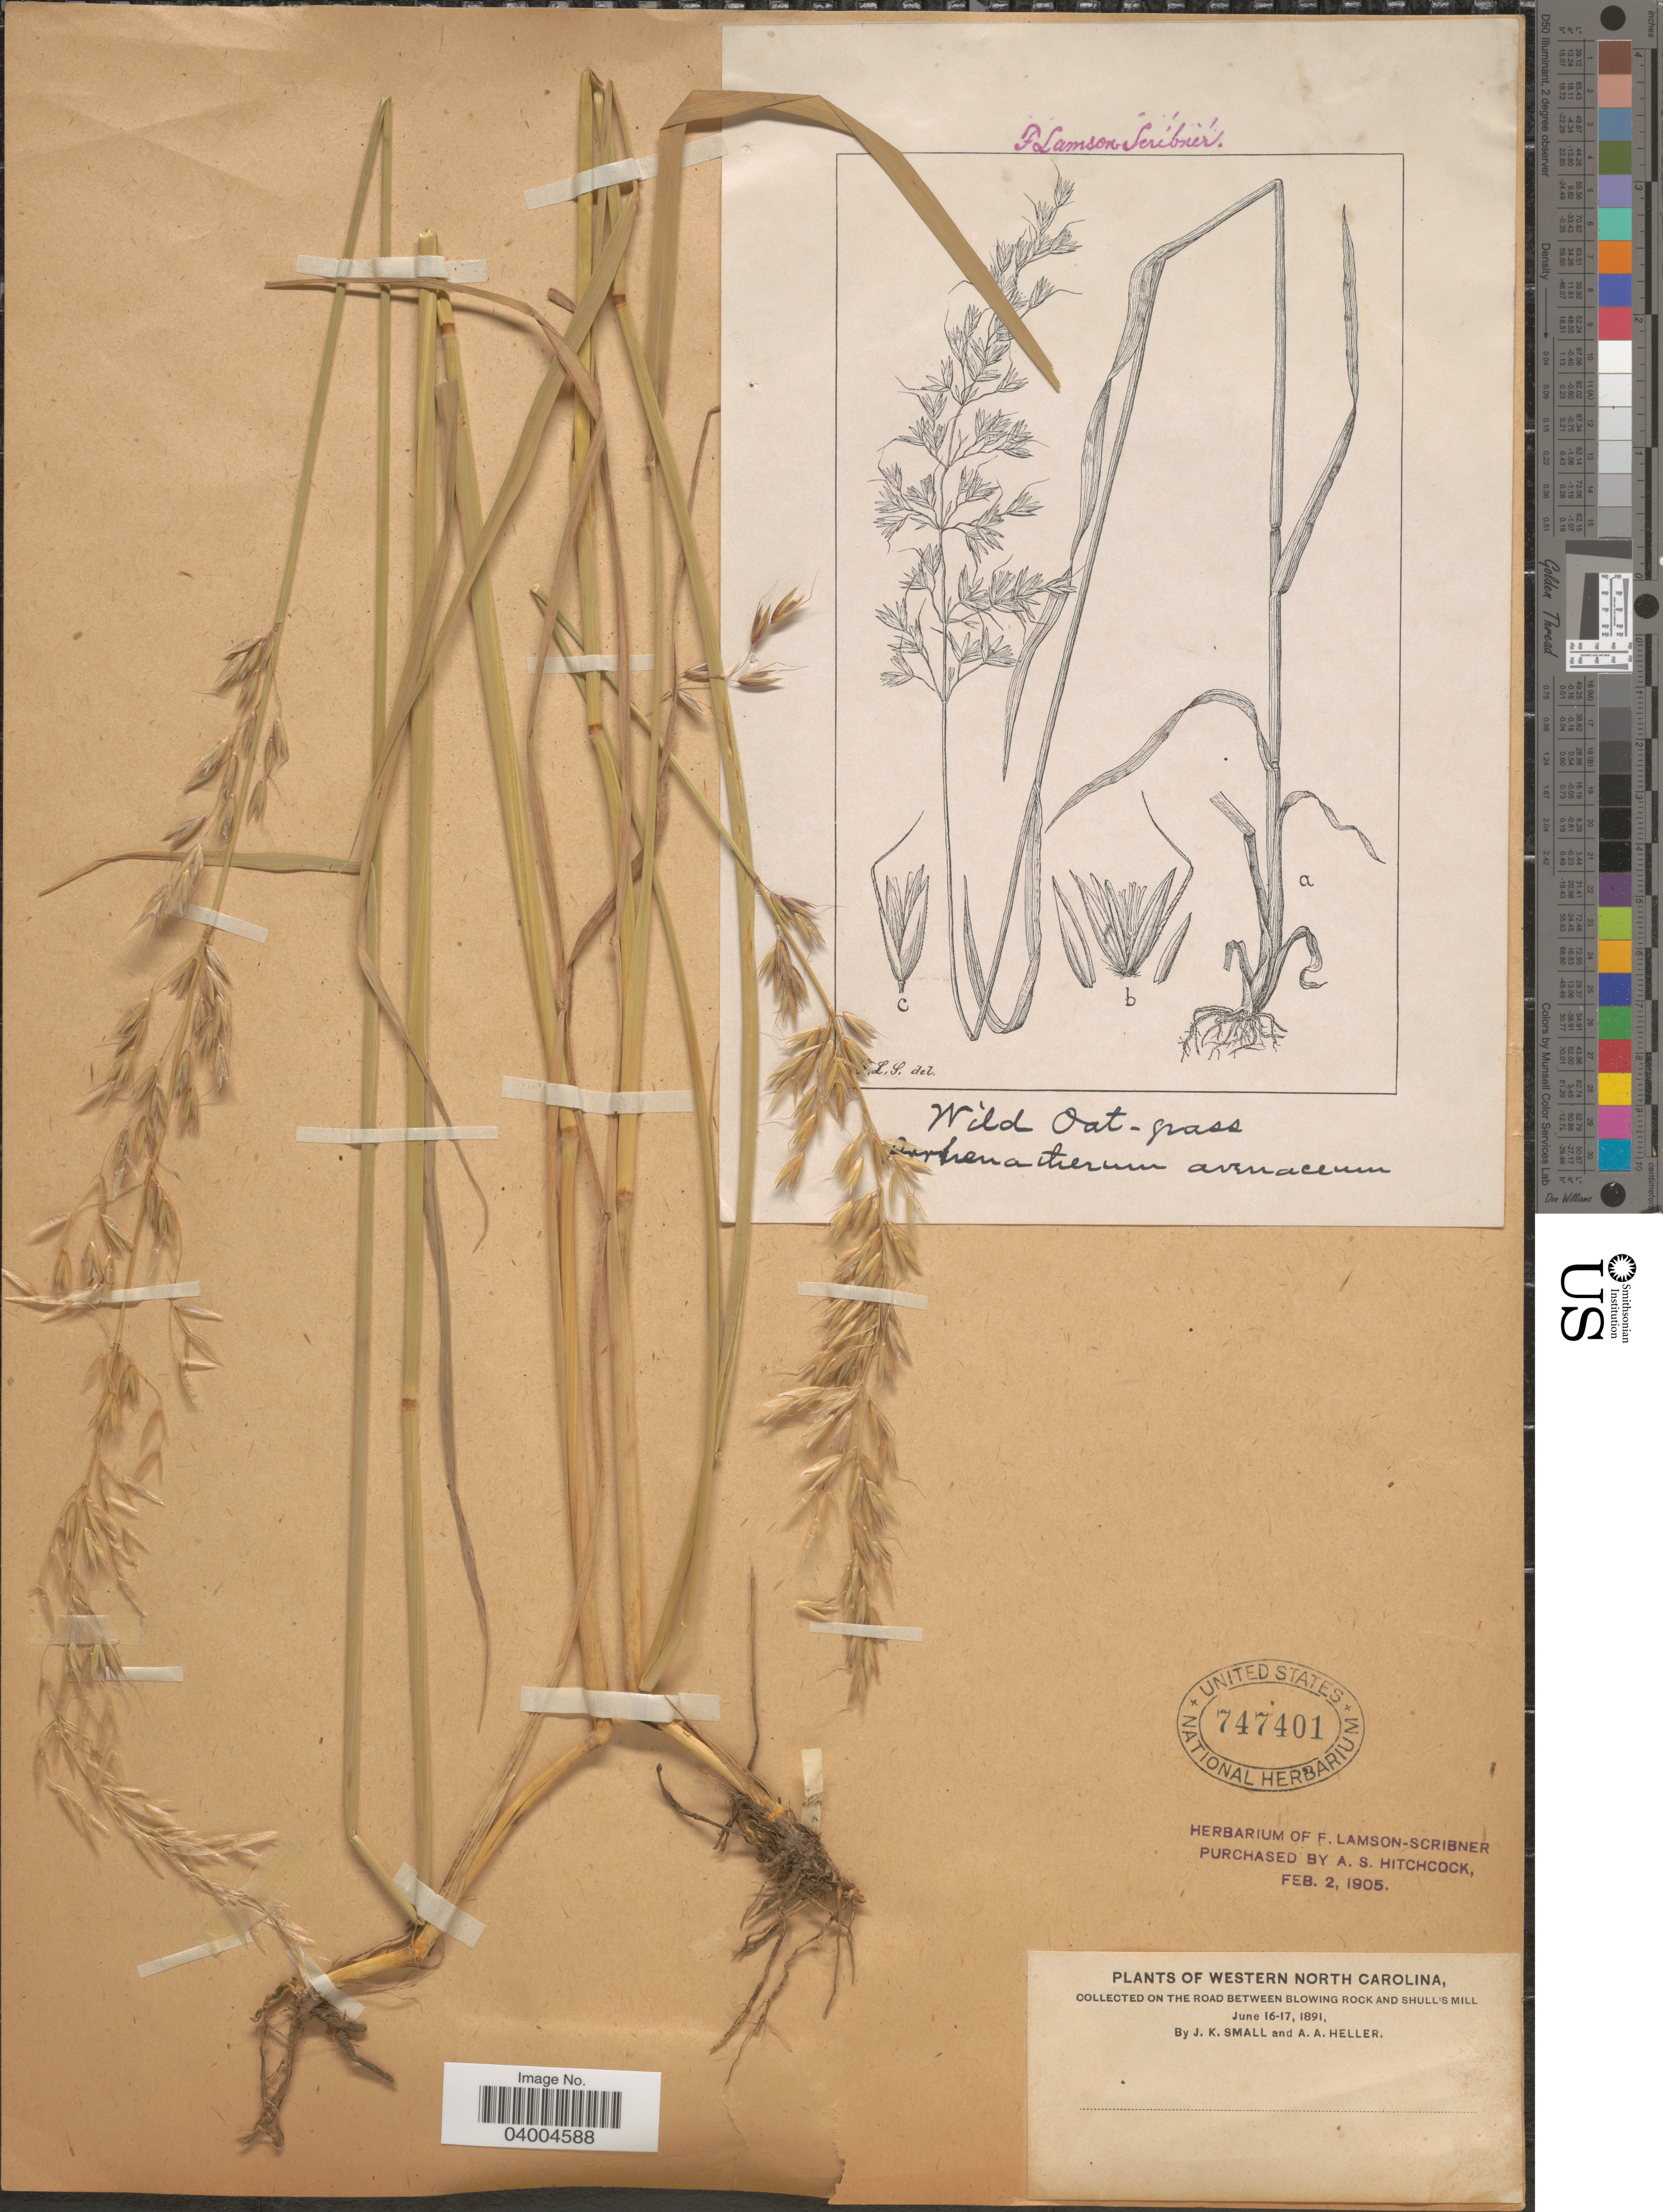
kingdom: Plantae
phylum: Tracheophyta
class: Liliopsida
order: Poales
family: Poaceae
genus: Arrhenatherum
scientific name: Arrhenatherum elatius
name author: (L.) J. Presl & C. Presl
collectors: J. K. Small & A. A. Heller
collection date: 1891-06-16/1891-06-17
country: United States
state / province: North Carolina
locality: Western North Carolina. On the road between Blowing Rock and Shull's Mill.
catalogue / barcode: US 747401